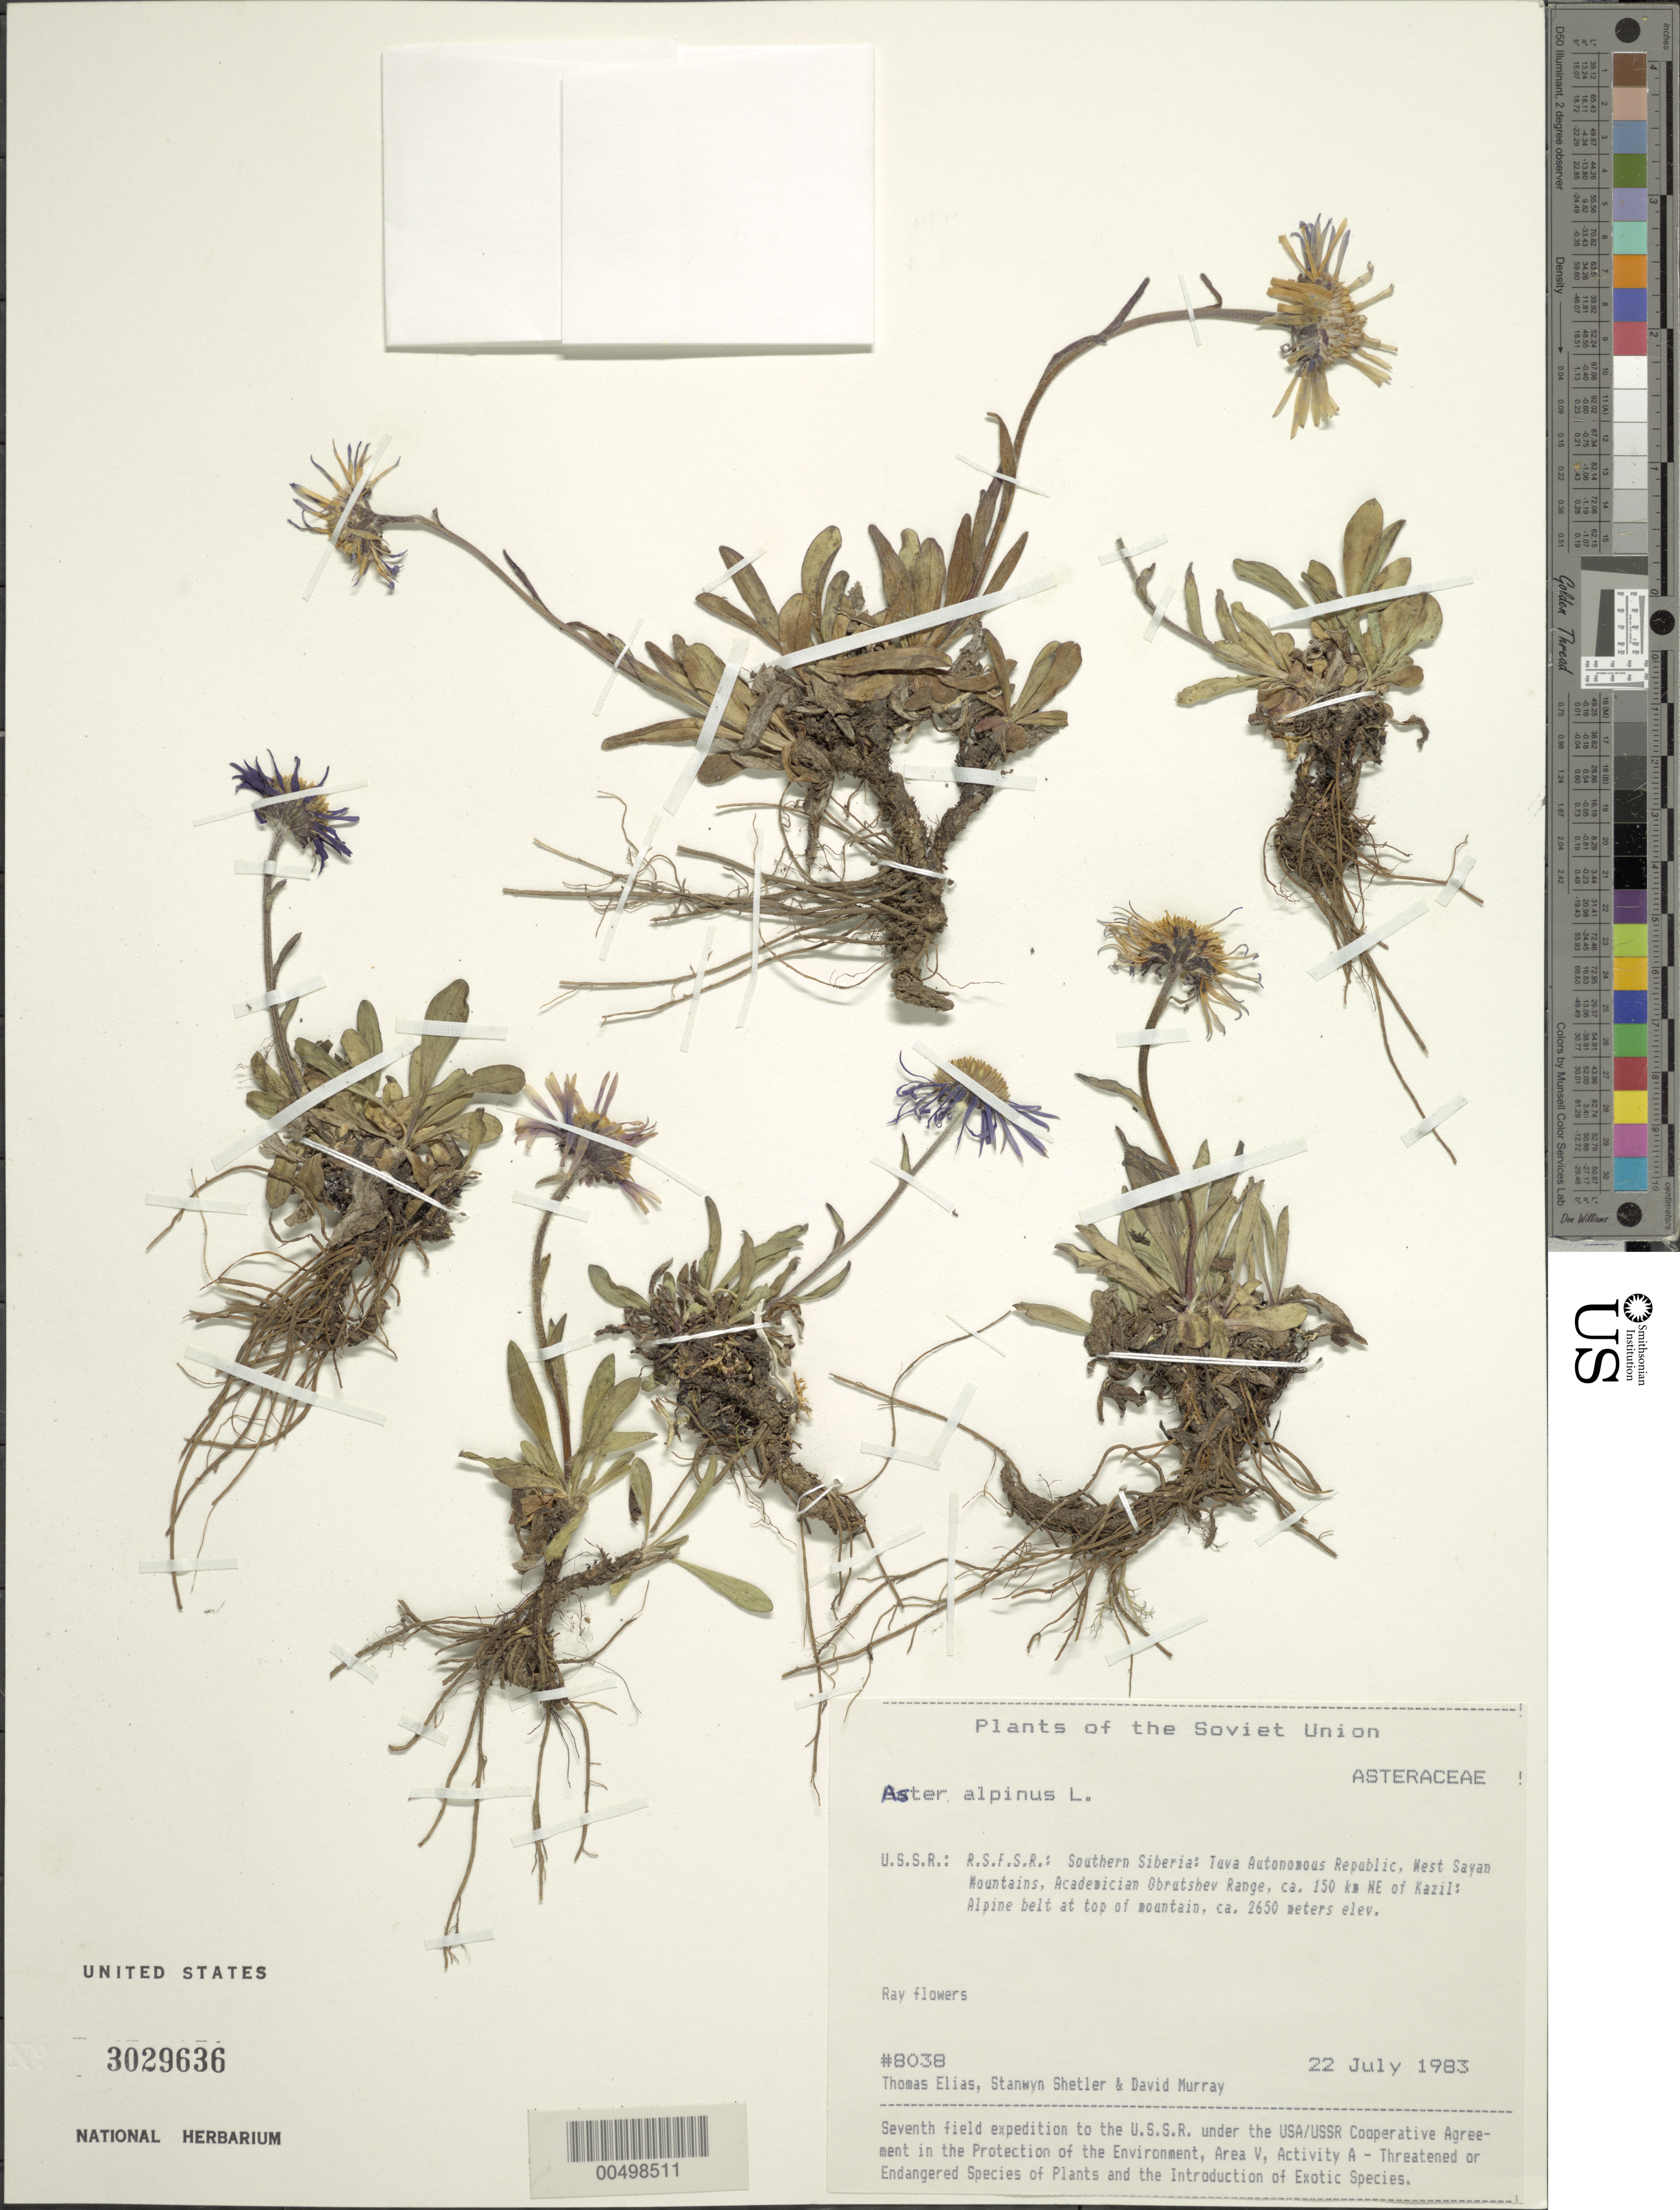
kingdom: Plantae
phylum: Tracheophyta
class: Magnoliopsida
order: Asterales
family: Asteraceae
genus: Aster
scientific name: Aster alpinus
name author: L.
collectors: T. Elias, S. Shetler & D. F. Murray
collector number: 8038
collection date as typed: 22 Jul 1983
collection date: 1983-07-22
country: Russian Federation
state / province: Tuva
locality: West Sayan Mountains, Academician Obrutshev Range, ca. 150 km NE of Kazil [Kyzyl]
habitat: alpine belt at top of mountain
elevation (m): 2650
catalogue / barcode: US 3029636